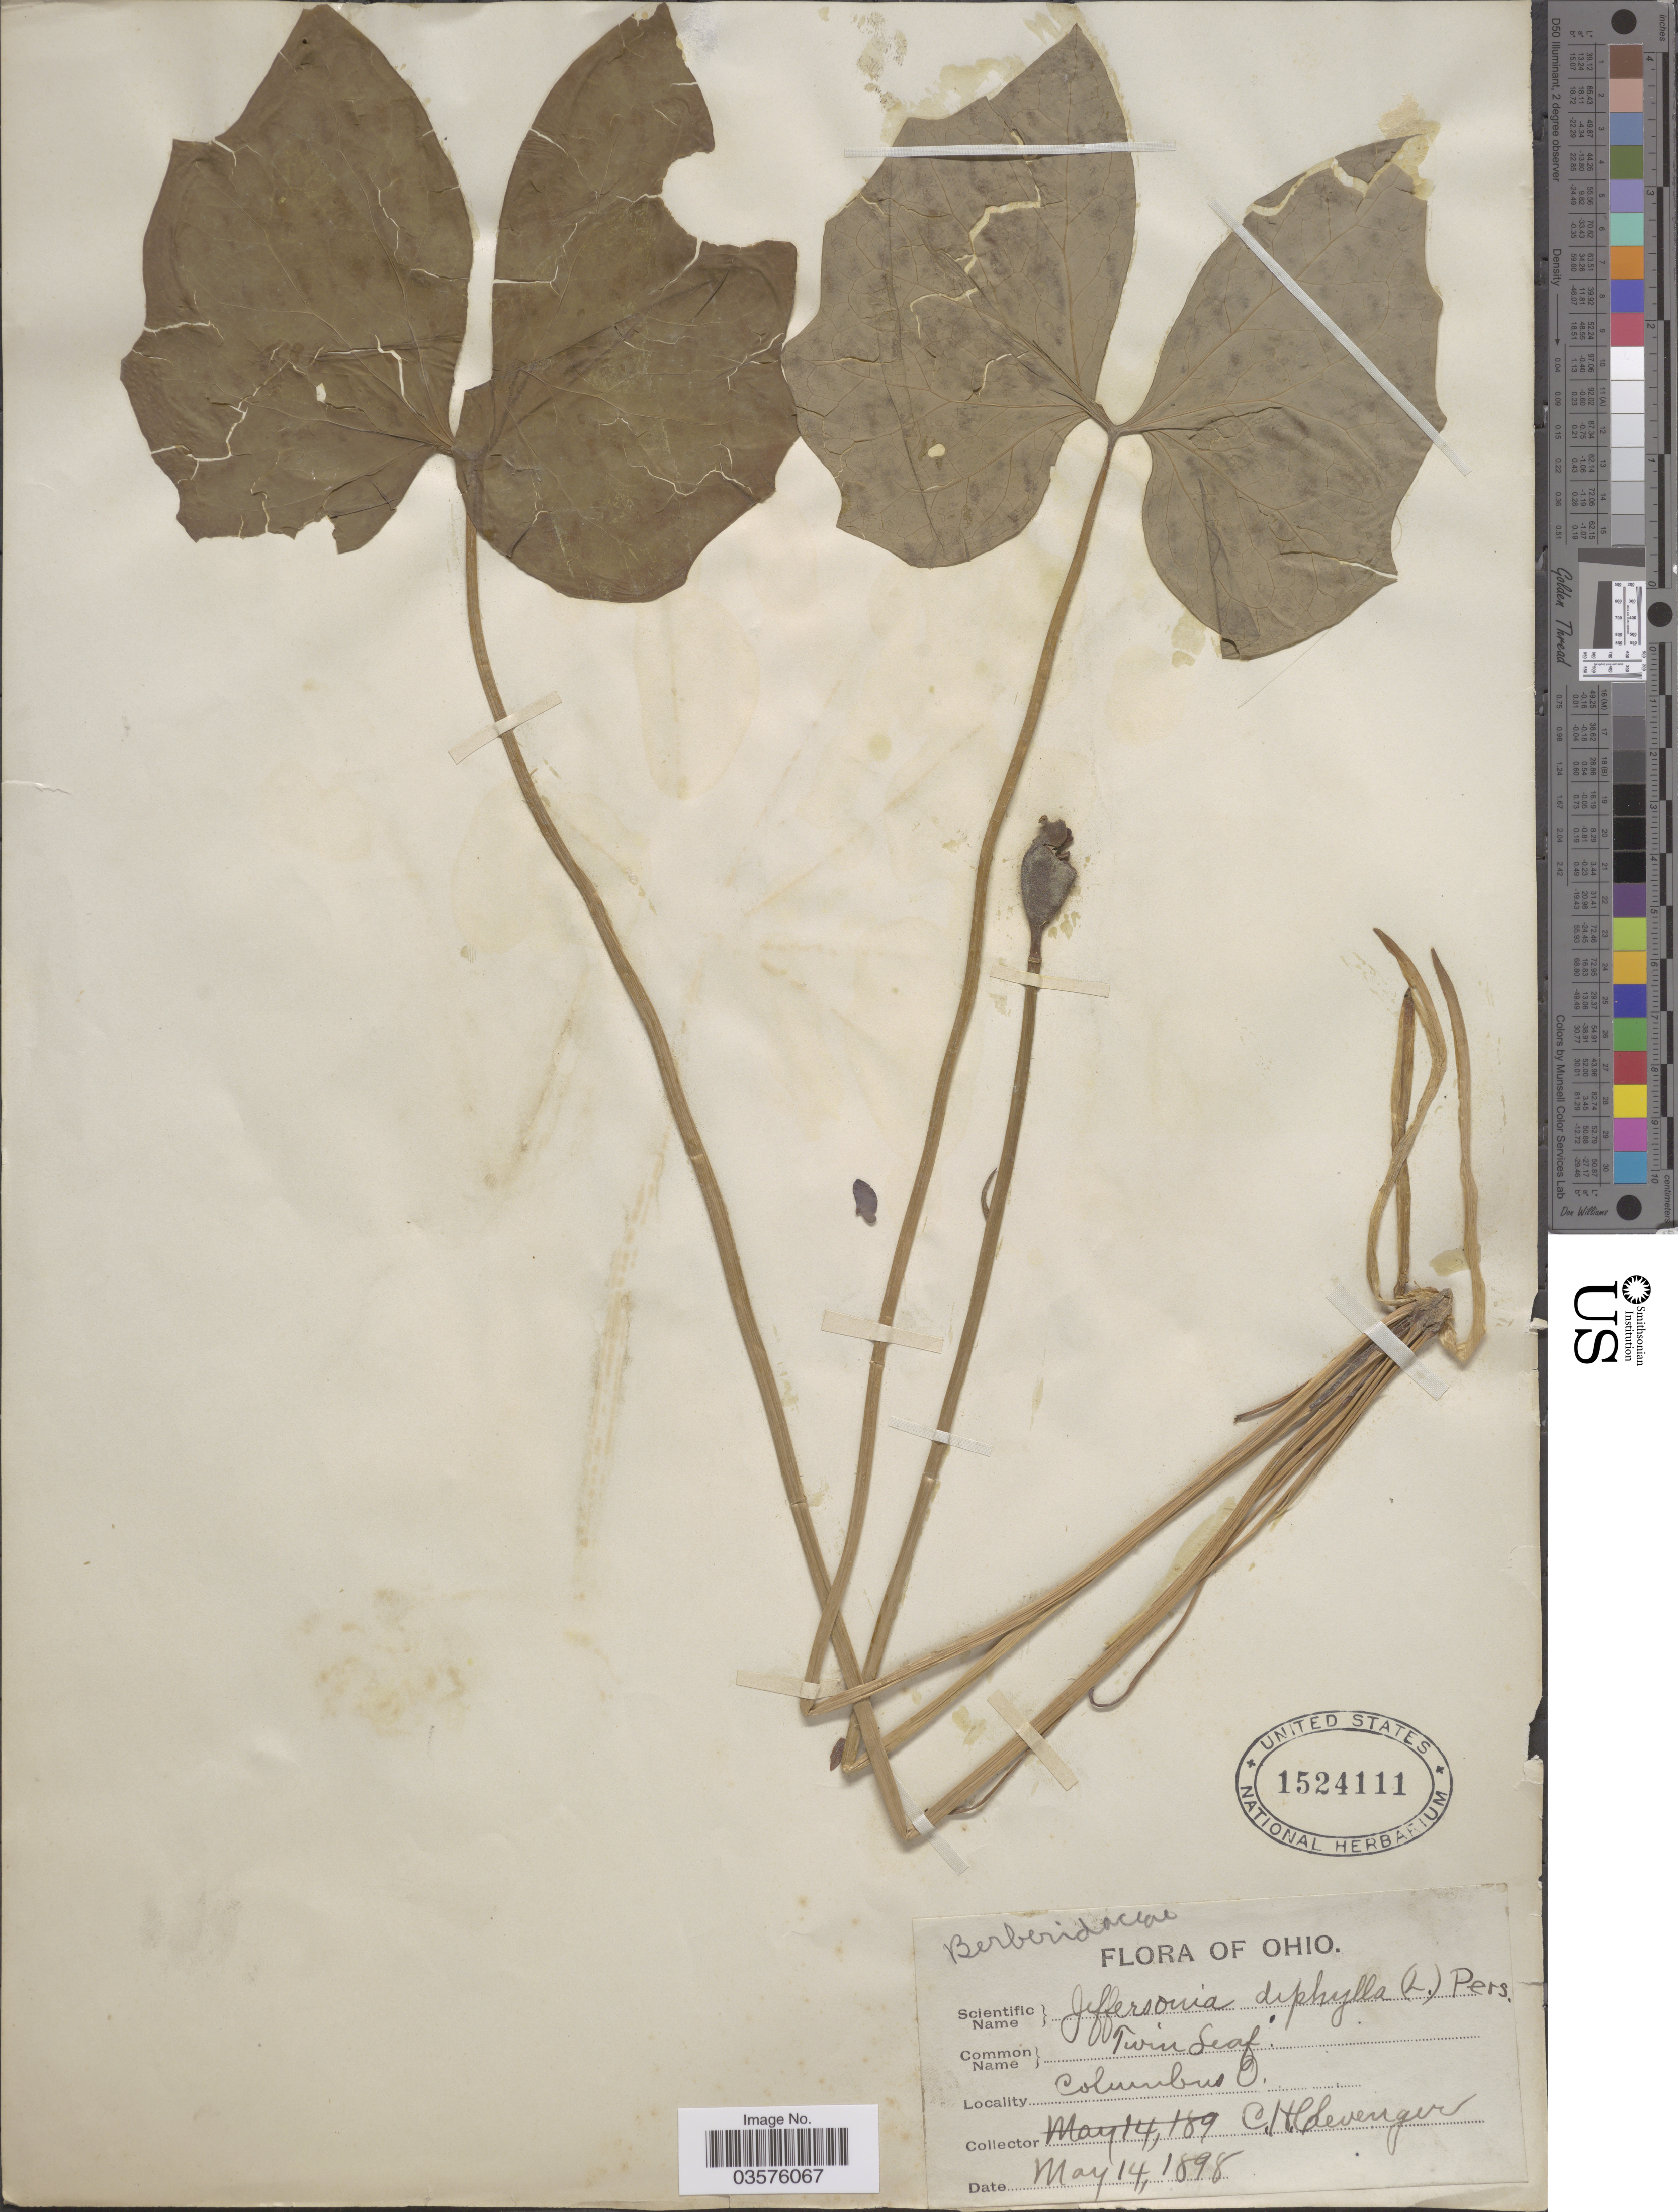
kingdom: Plantae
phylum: Tracheophyta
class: Magnoliopsida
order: Ranunculales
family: Berberidaceae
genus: Jeffersonia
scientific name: Jeffersonia diphylla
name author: (L.) Pers.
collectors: C. H. Clevenger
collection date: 1898-05-14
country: United States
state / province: Ohio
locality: Columbus.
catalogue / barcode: US 1524111